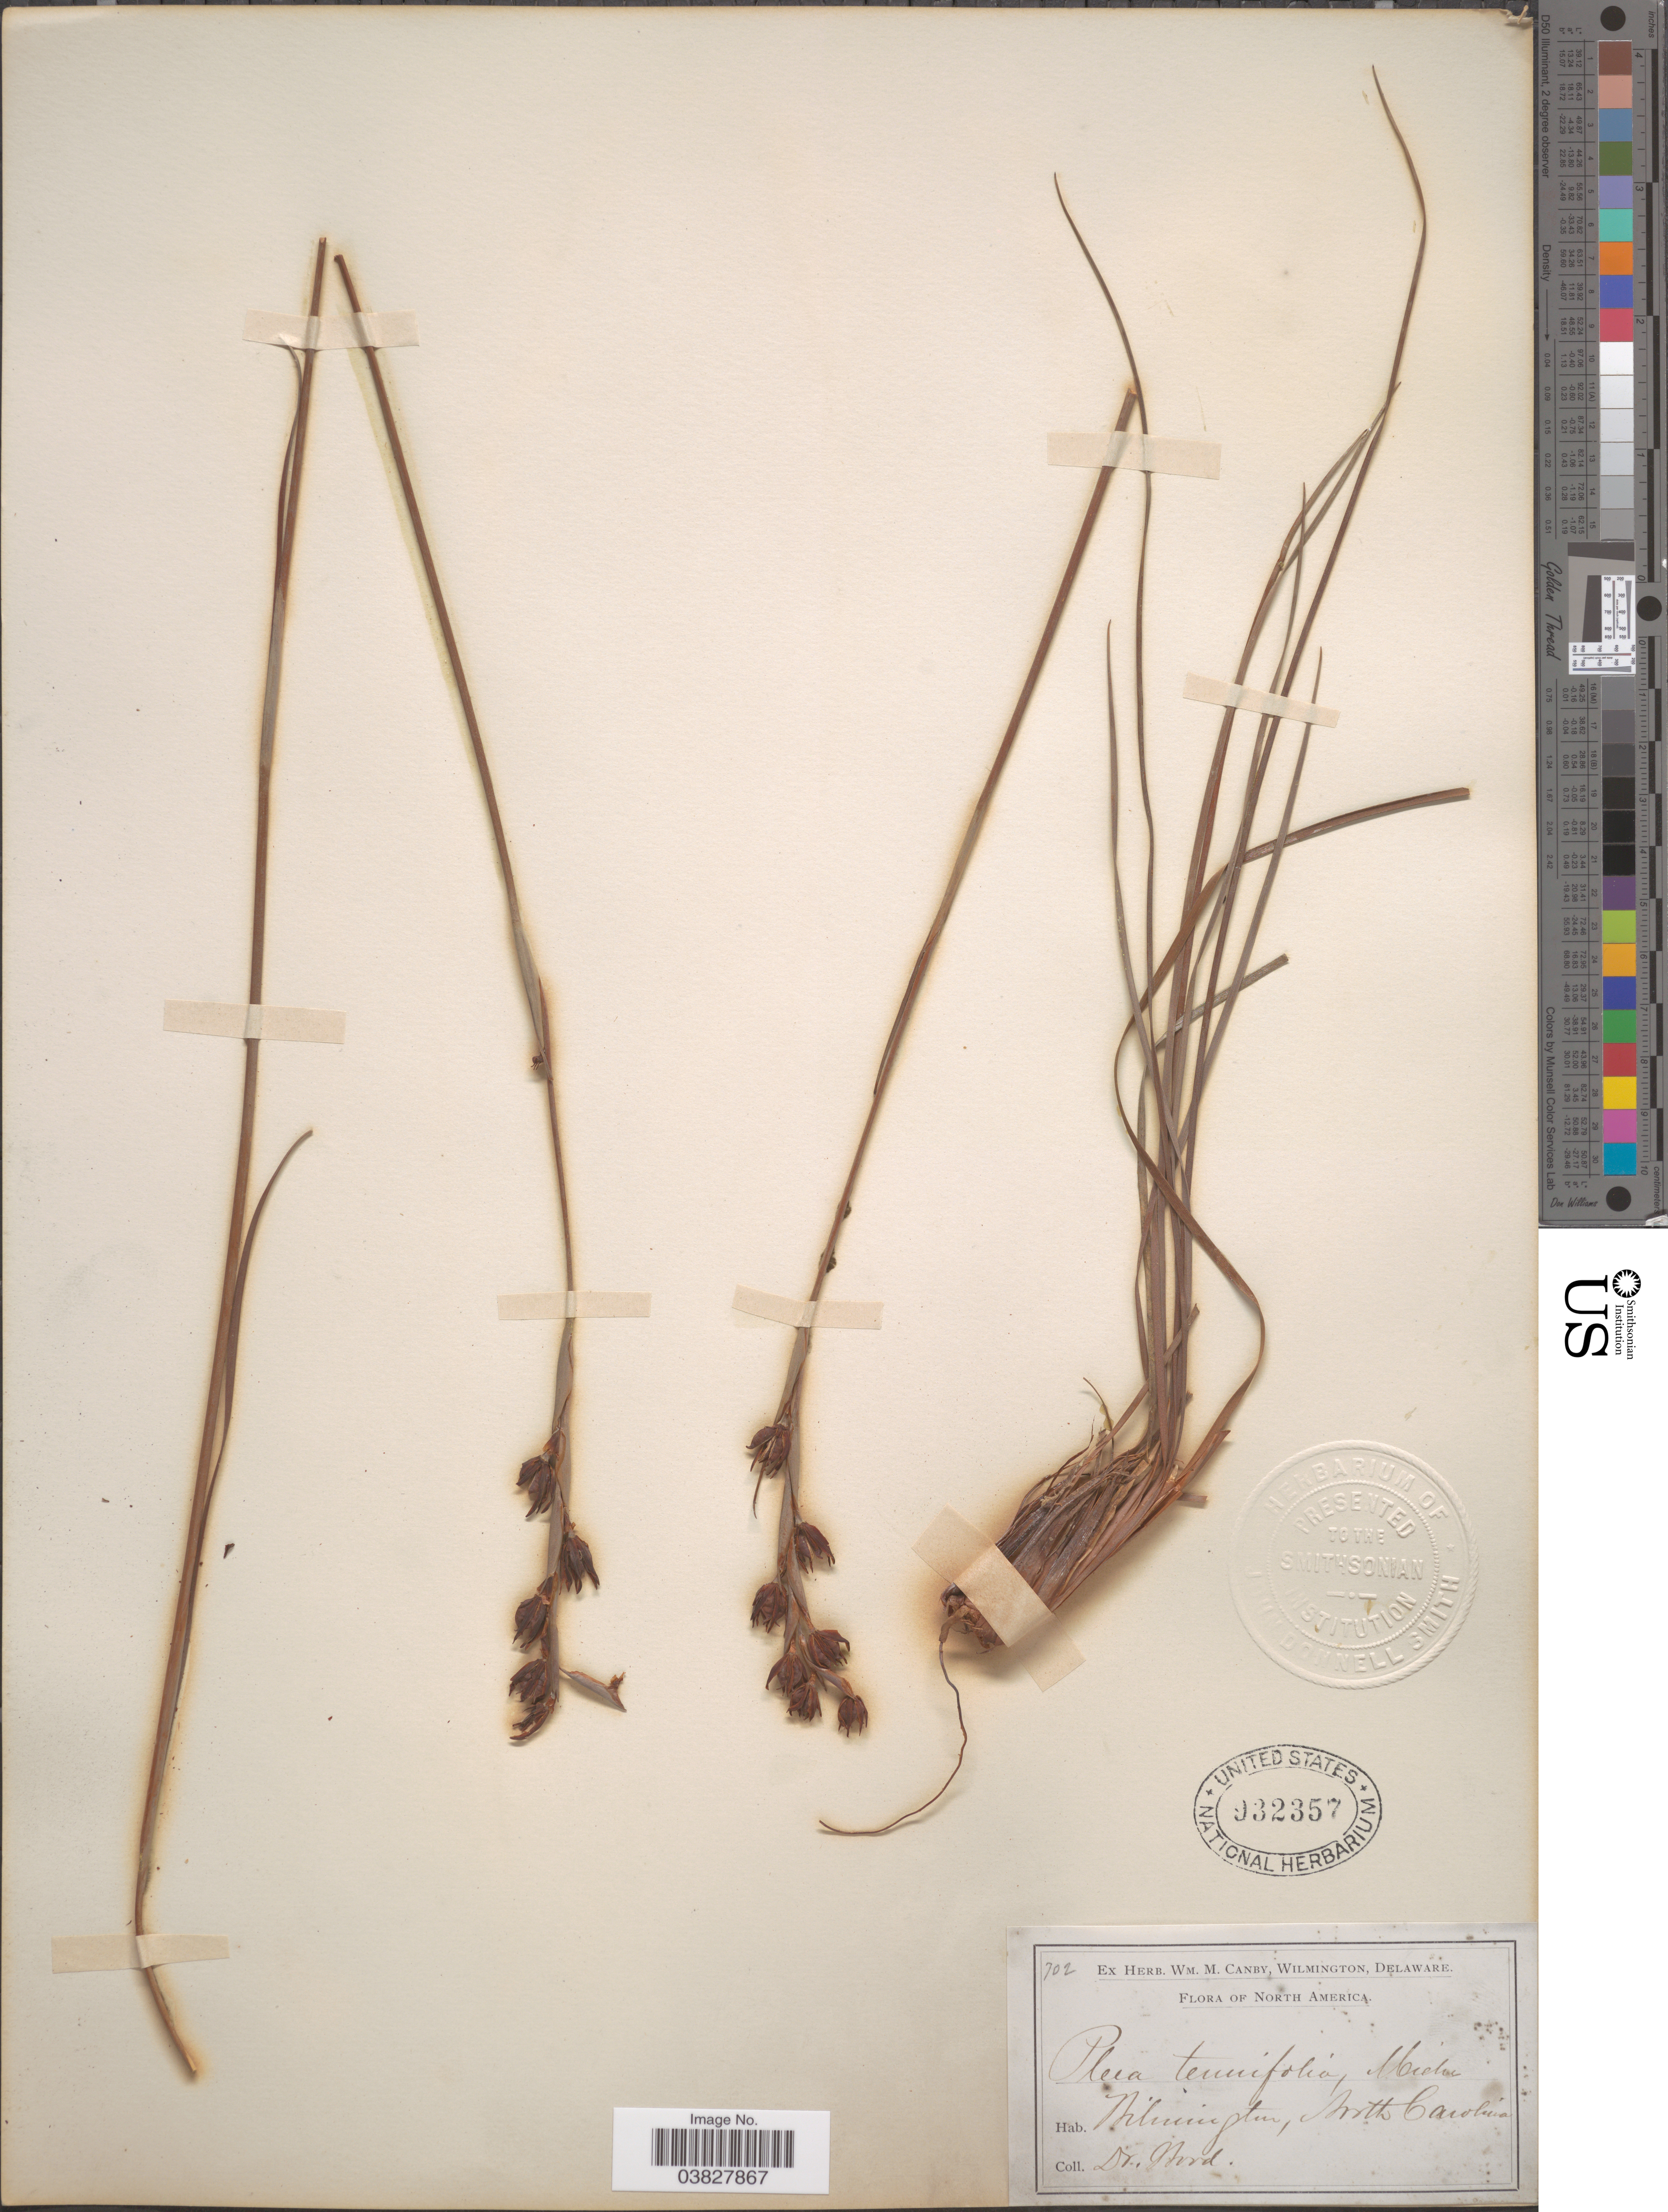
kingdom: Plantae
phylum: Tracheophyta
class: Liliopsida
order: Alismatales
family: Tofieldiaceae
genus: Pleea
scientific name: Pleea tenuifolia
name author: Michx.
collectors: Wood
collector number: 702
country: United States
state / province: North Carolina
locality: Wilmington.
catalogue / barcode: US 932357